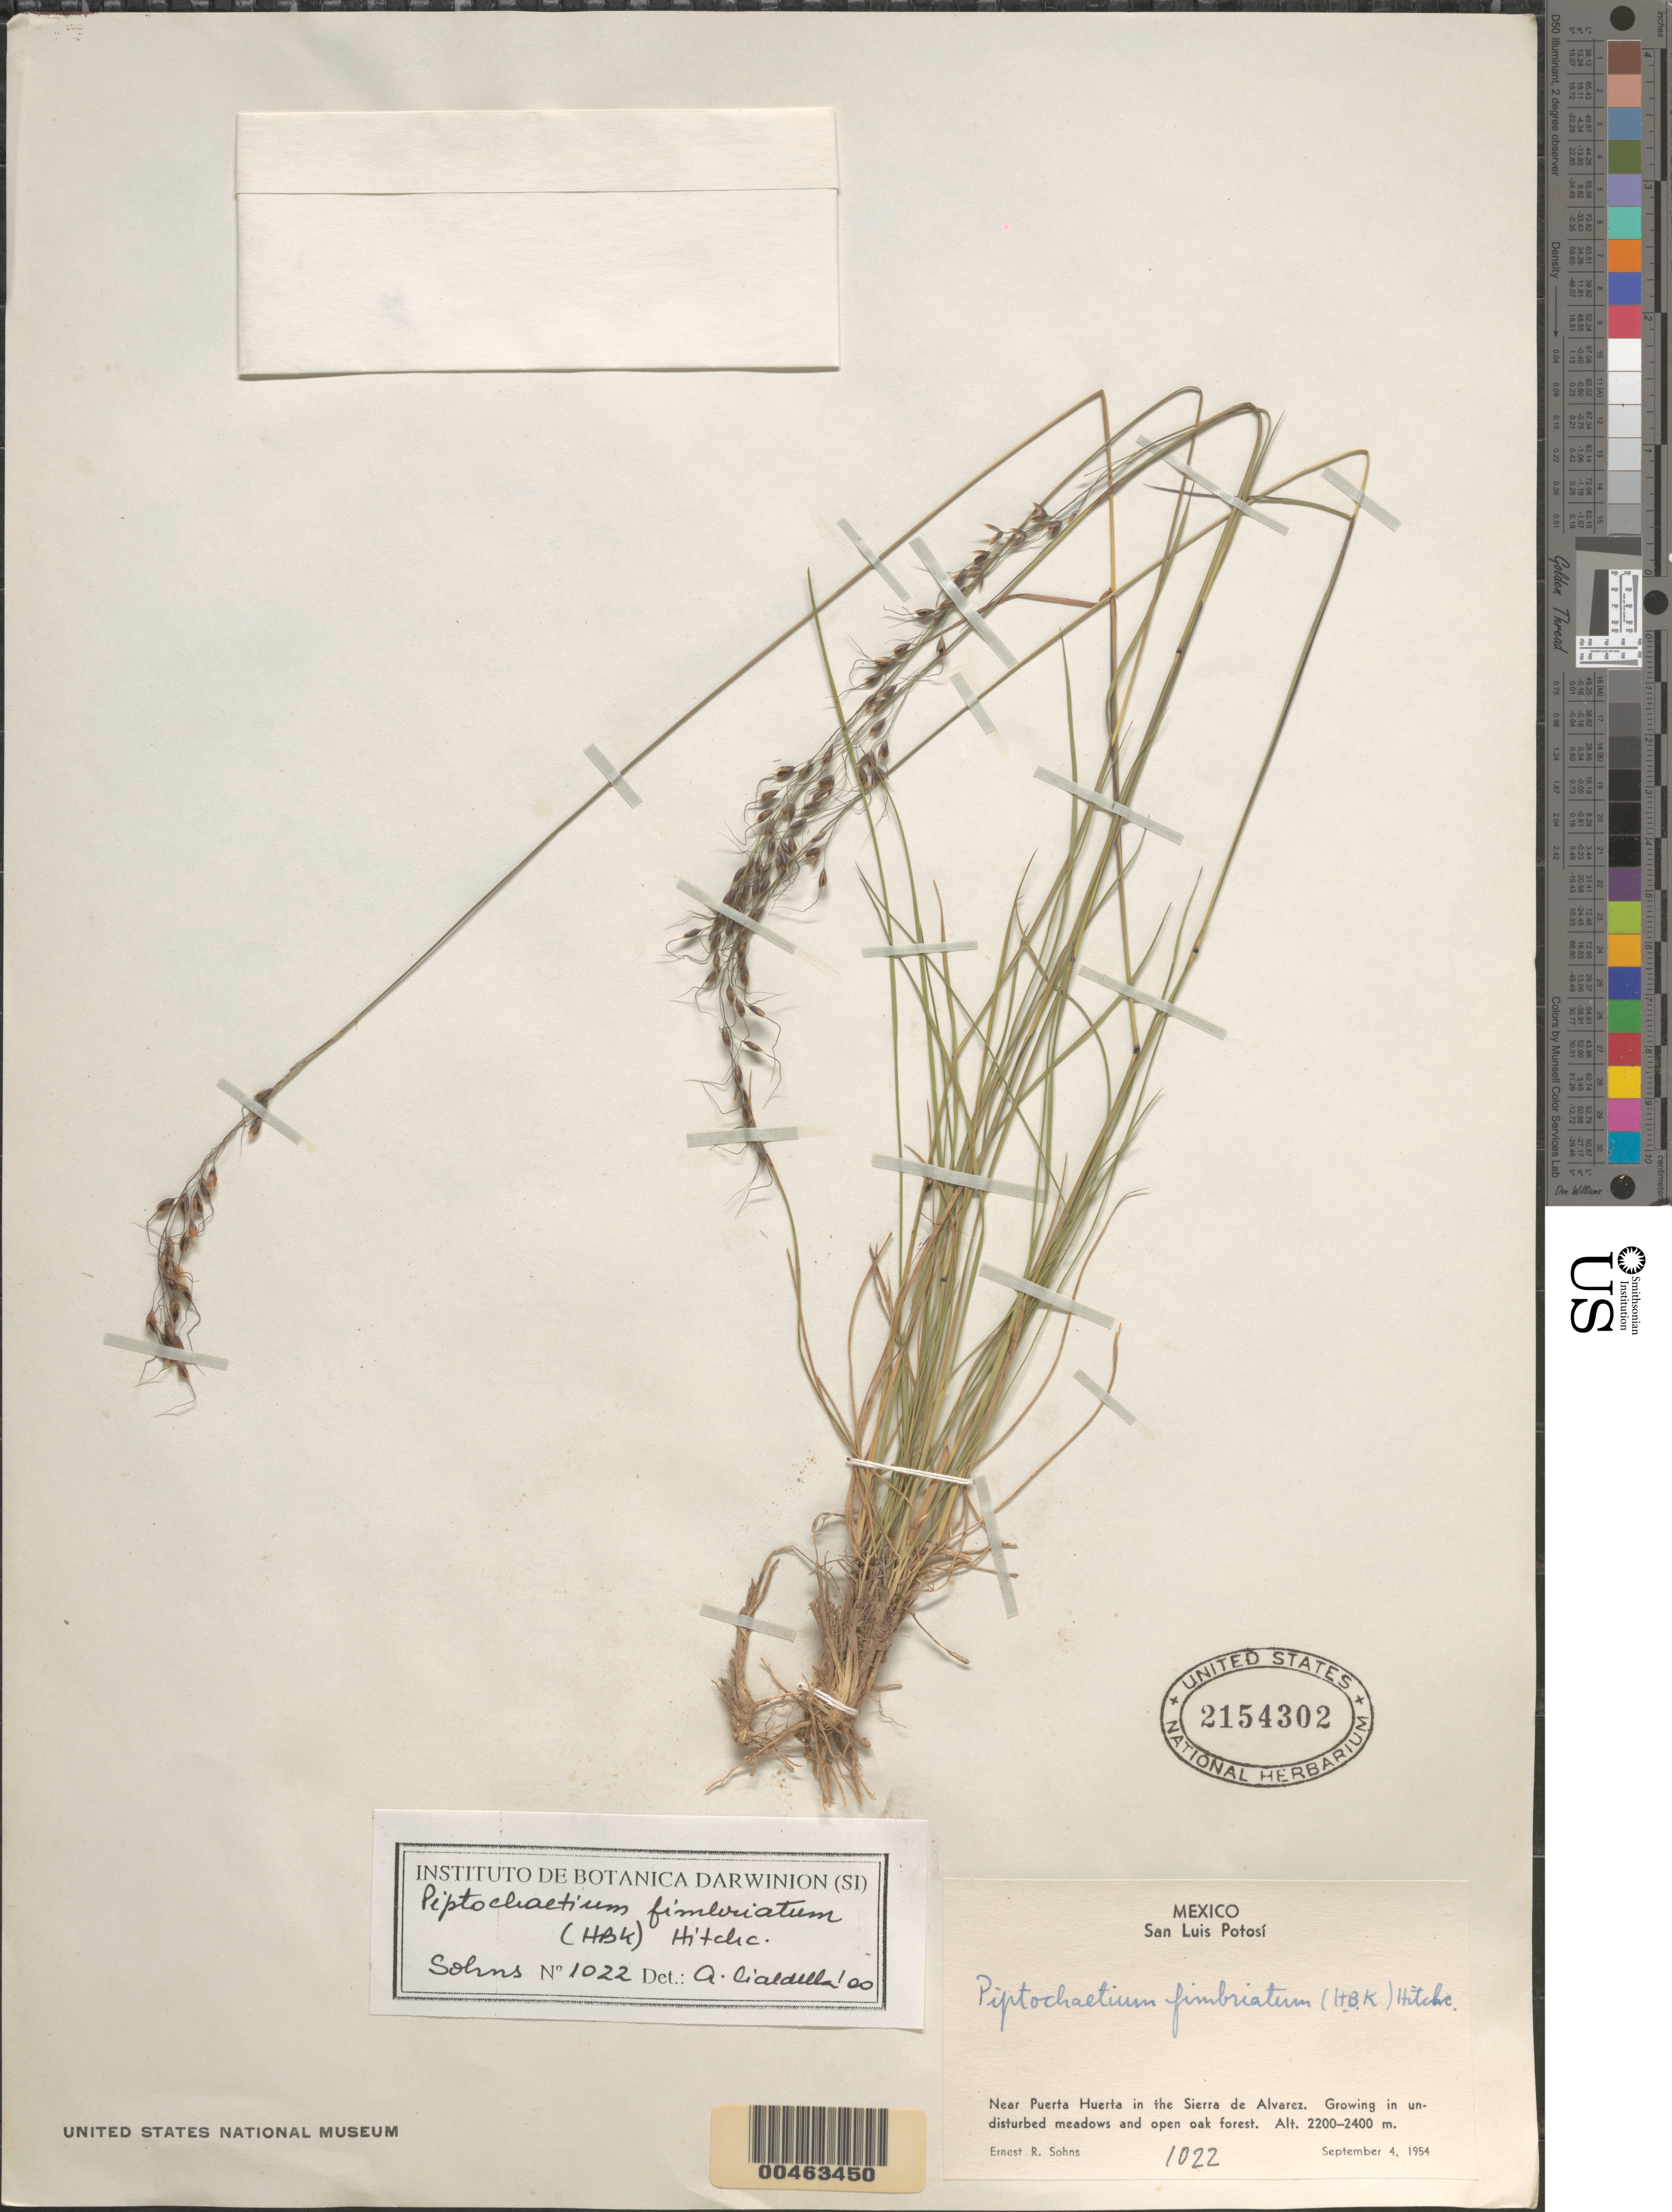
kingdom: Plantae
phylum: Tracheophyta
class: Liliopsida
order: Poales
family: Poaceae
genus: Piptochaetium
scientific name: Piptochaetium fimbriatum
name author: (Kunth) Hitchc.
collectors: E. R. Sohns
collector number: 1022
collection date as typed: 4 Sep 1954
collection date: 1954-09-04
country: Mexico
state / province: San Luis Potosi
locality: Near Puerta Huerta in the Sierra de Alvarez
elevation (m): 2200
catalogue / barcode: US 2154302